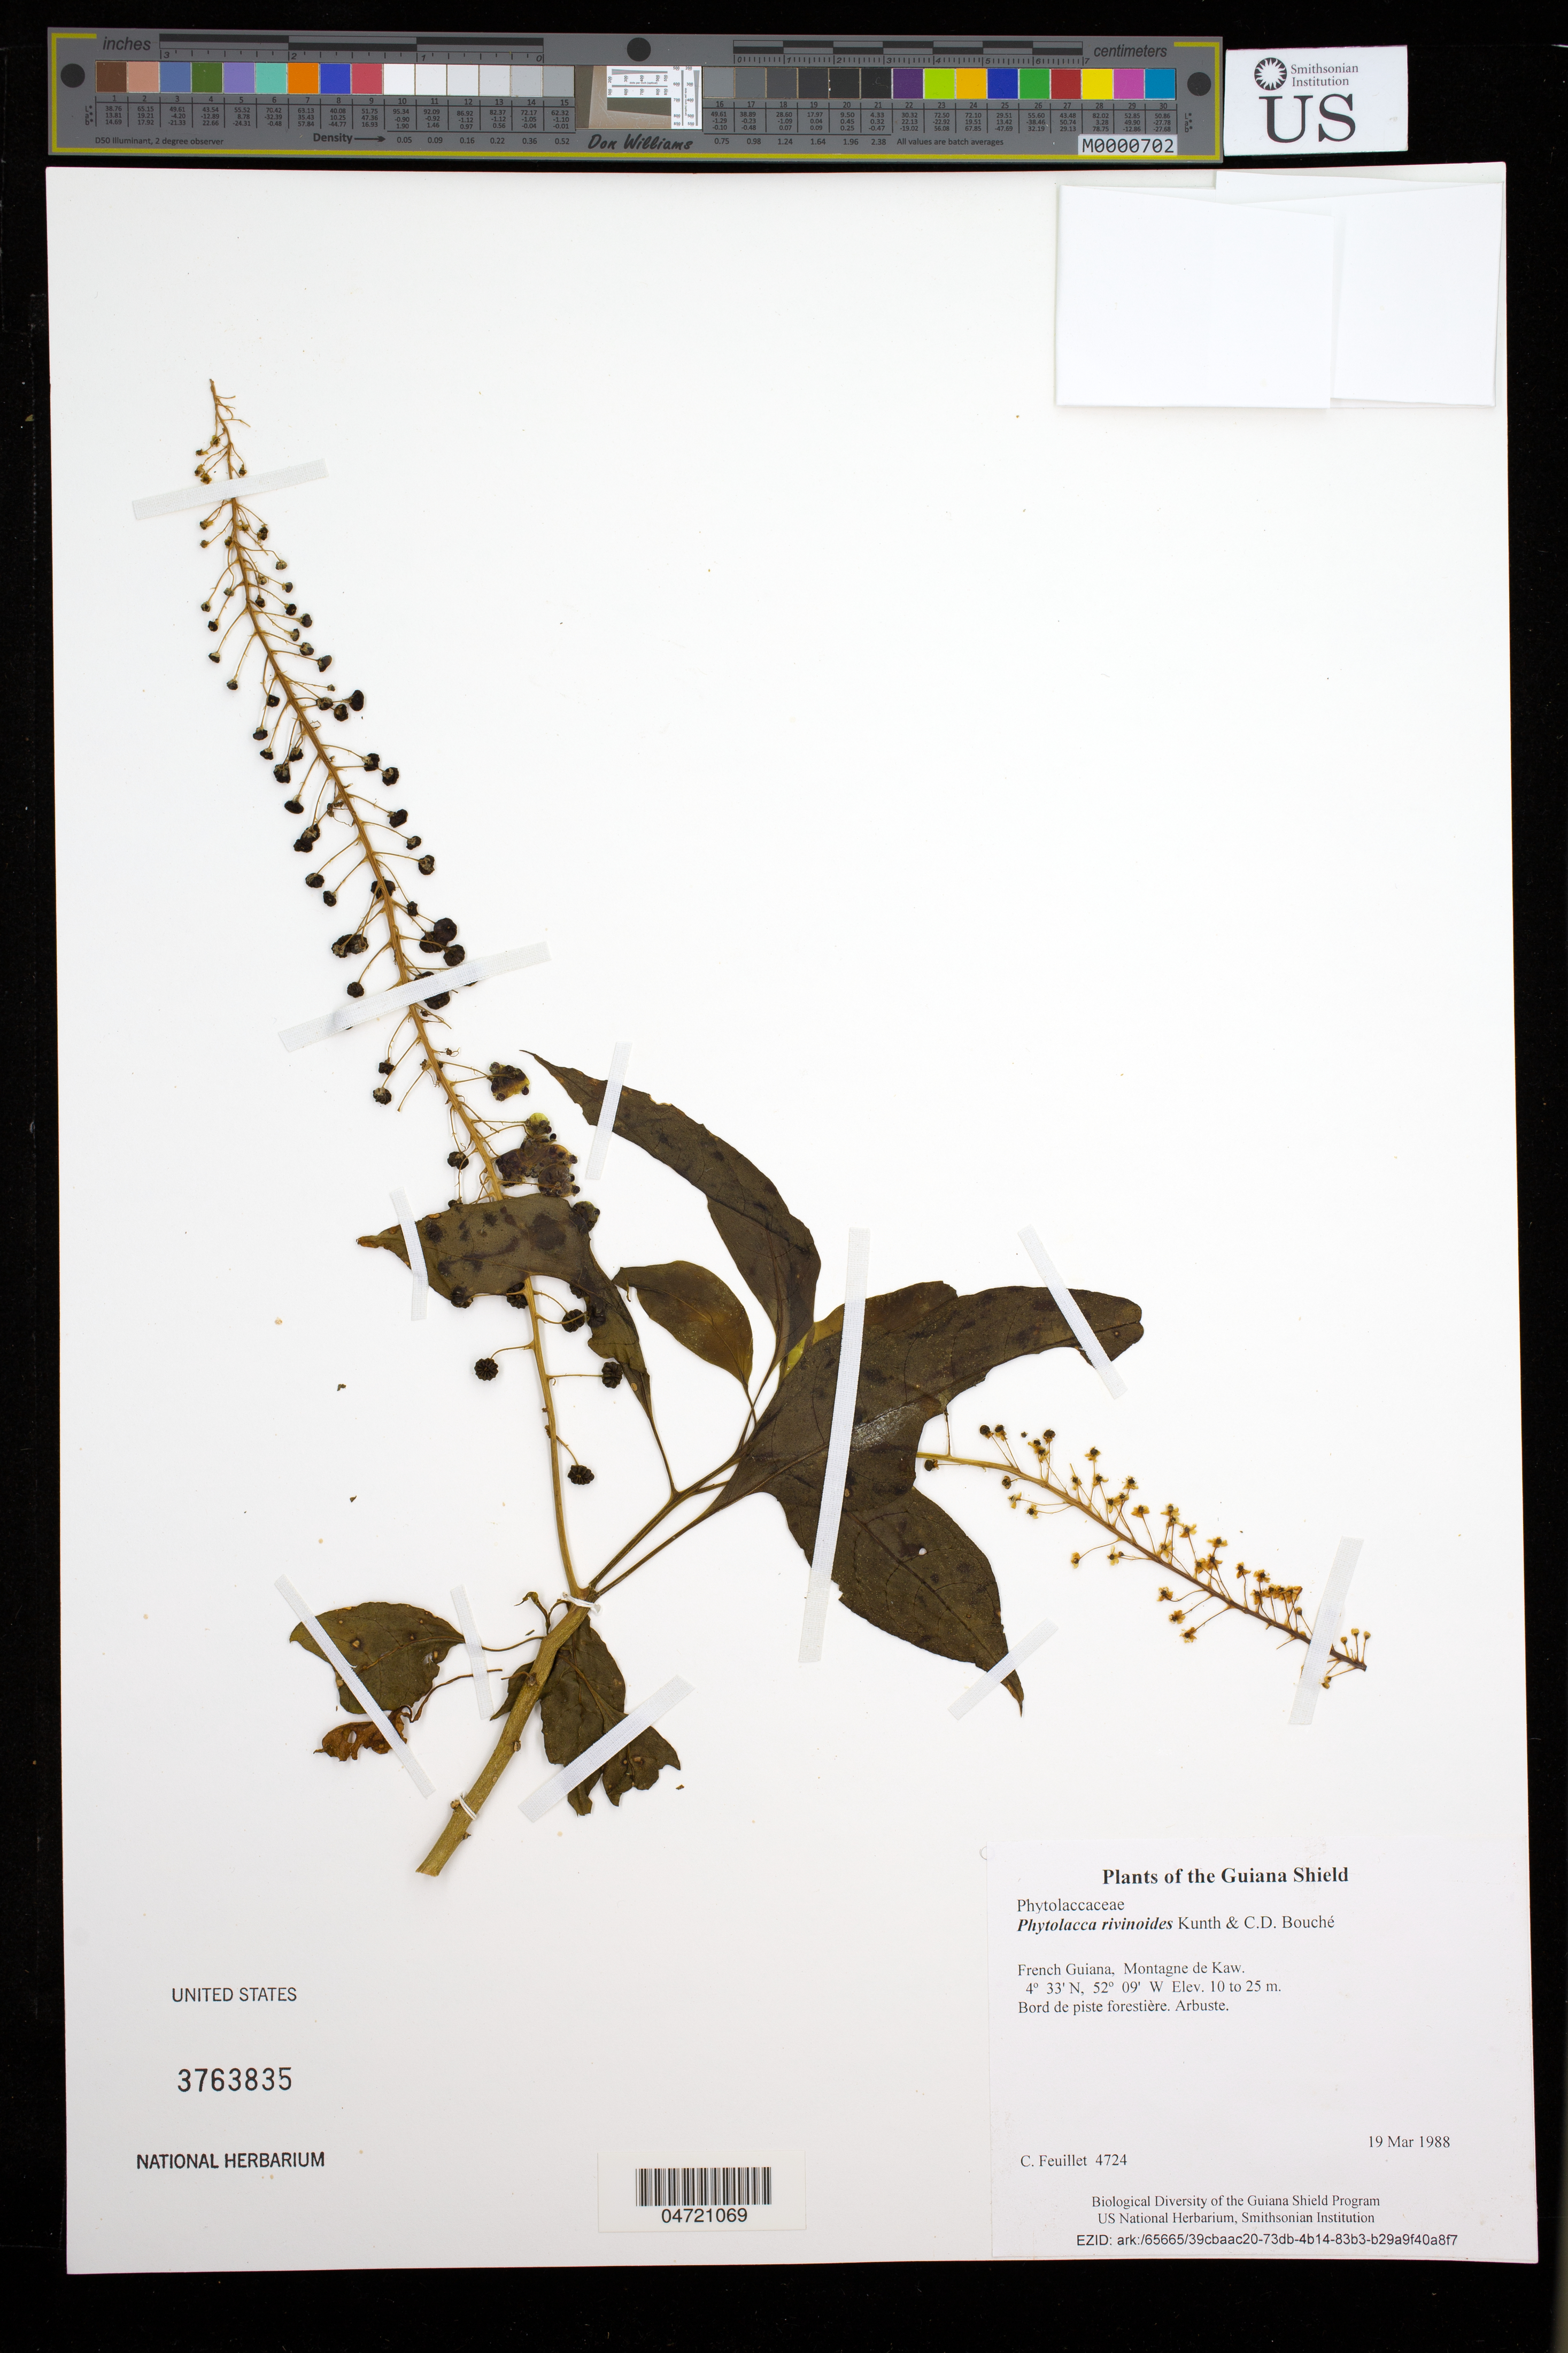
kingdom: Plantae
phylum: Tracheophyta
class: Magnoliopsida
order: Caryophyllales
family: Phytolaccaceae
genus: Phytolacca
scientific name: Phytolacca rivinoides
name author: Kunth & C.D. Bouché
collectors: C. Feuillet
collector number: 4724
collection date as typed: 19 Mar 1988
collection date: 1988-03-19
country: French Guiana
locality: Montagne de Kaw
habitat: Bord de piste forestière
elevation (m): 10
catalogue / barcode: US 3763835